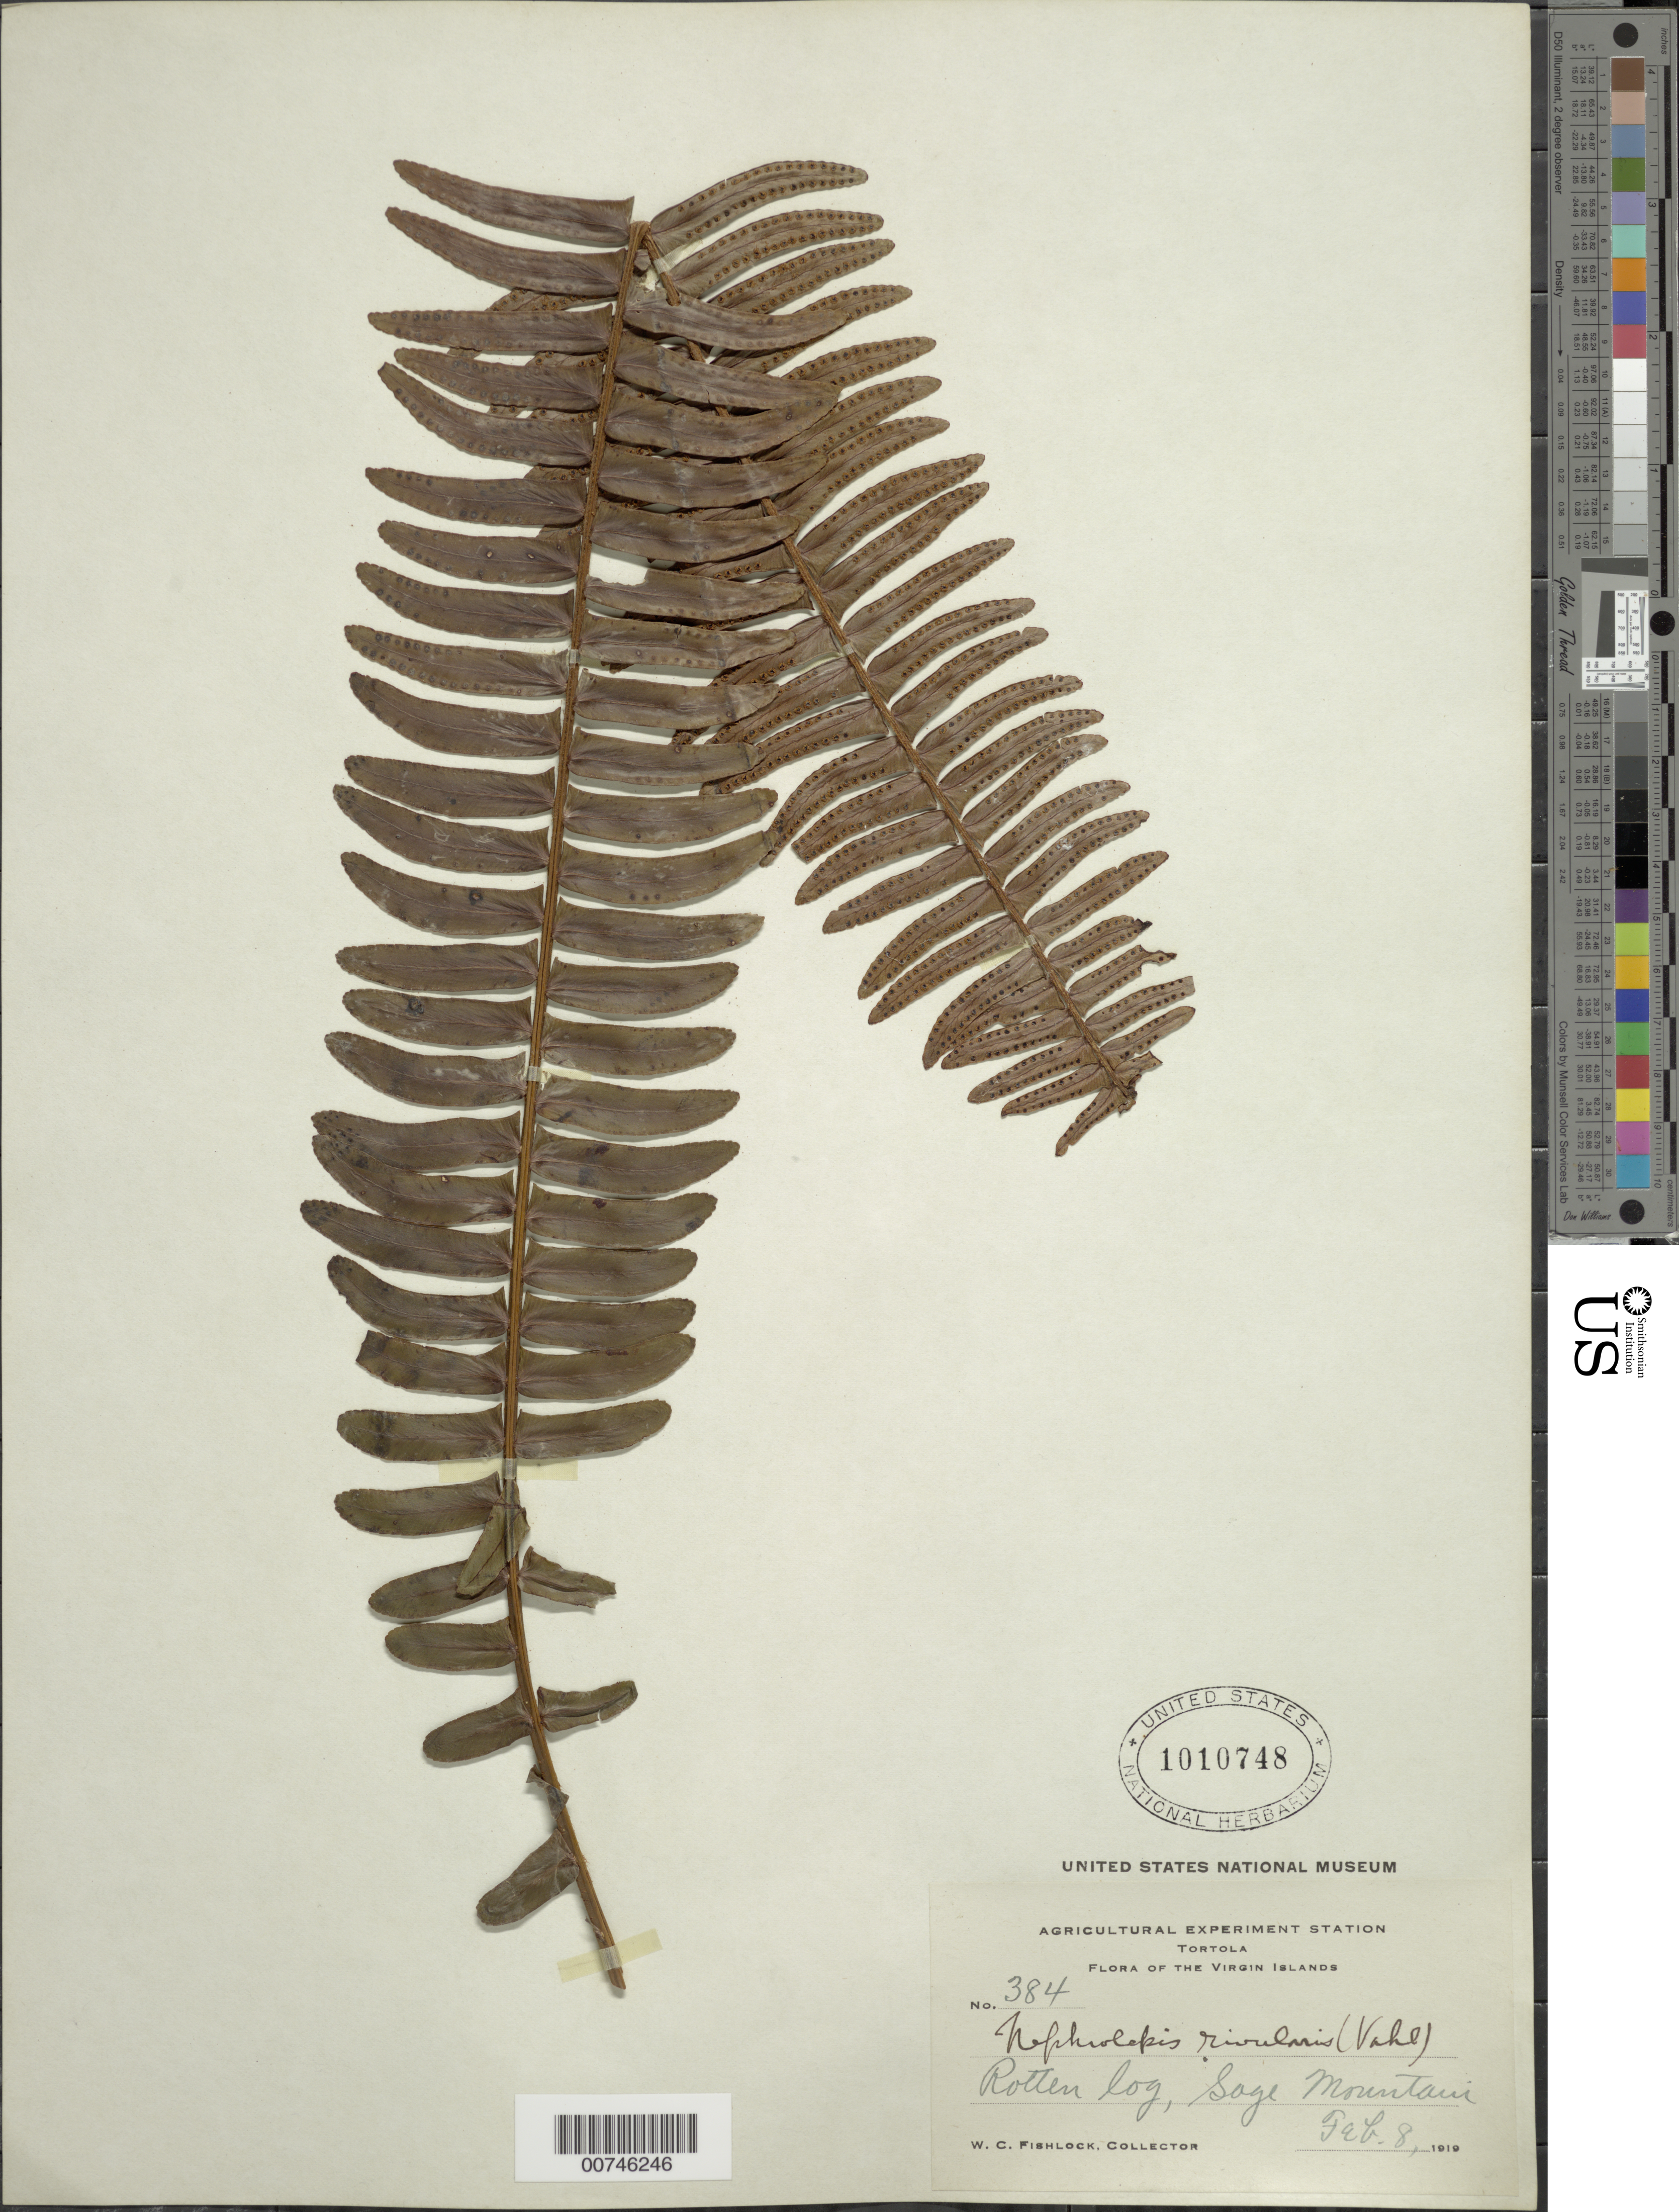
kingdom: Plantae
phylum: Tracheophyta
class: Polypodiopsida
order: Polypodiales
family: Nephrolepidaceae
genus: Nephrolepis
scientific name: Nephrolepis rivularis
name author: (Vahl) Mett. ex Krug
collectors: W. Fishlock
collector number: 384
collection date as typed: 08 Feb 1919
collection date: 1919-02-08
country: British Virgin Islands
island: Tortola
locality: Sage Mountain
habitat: Rotten log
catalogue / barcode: US 1010748